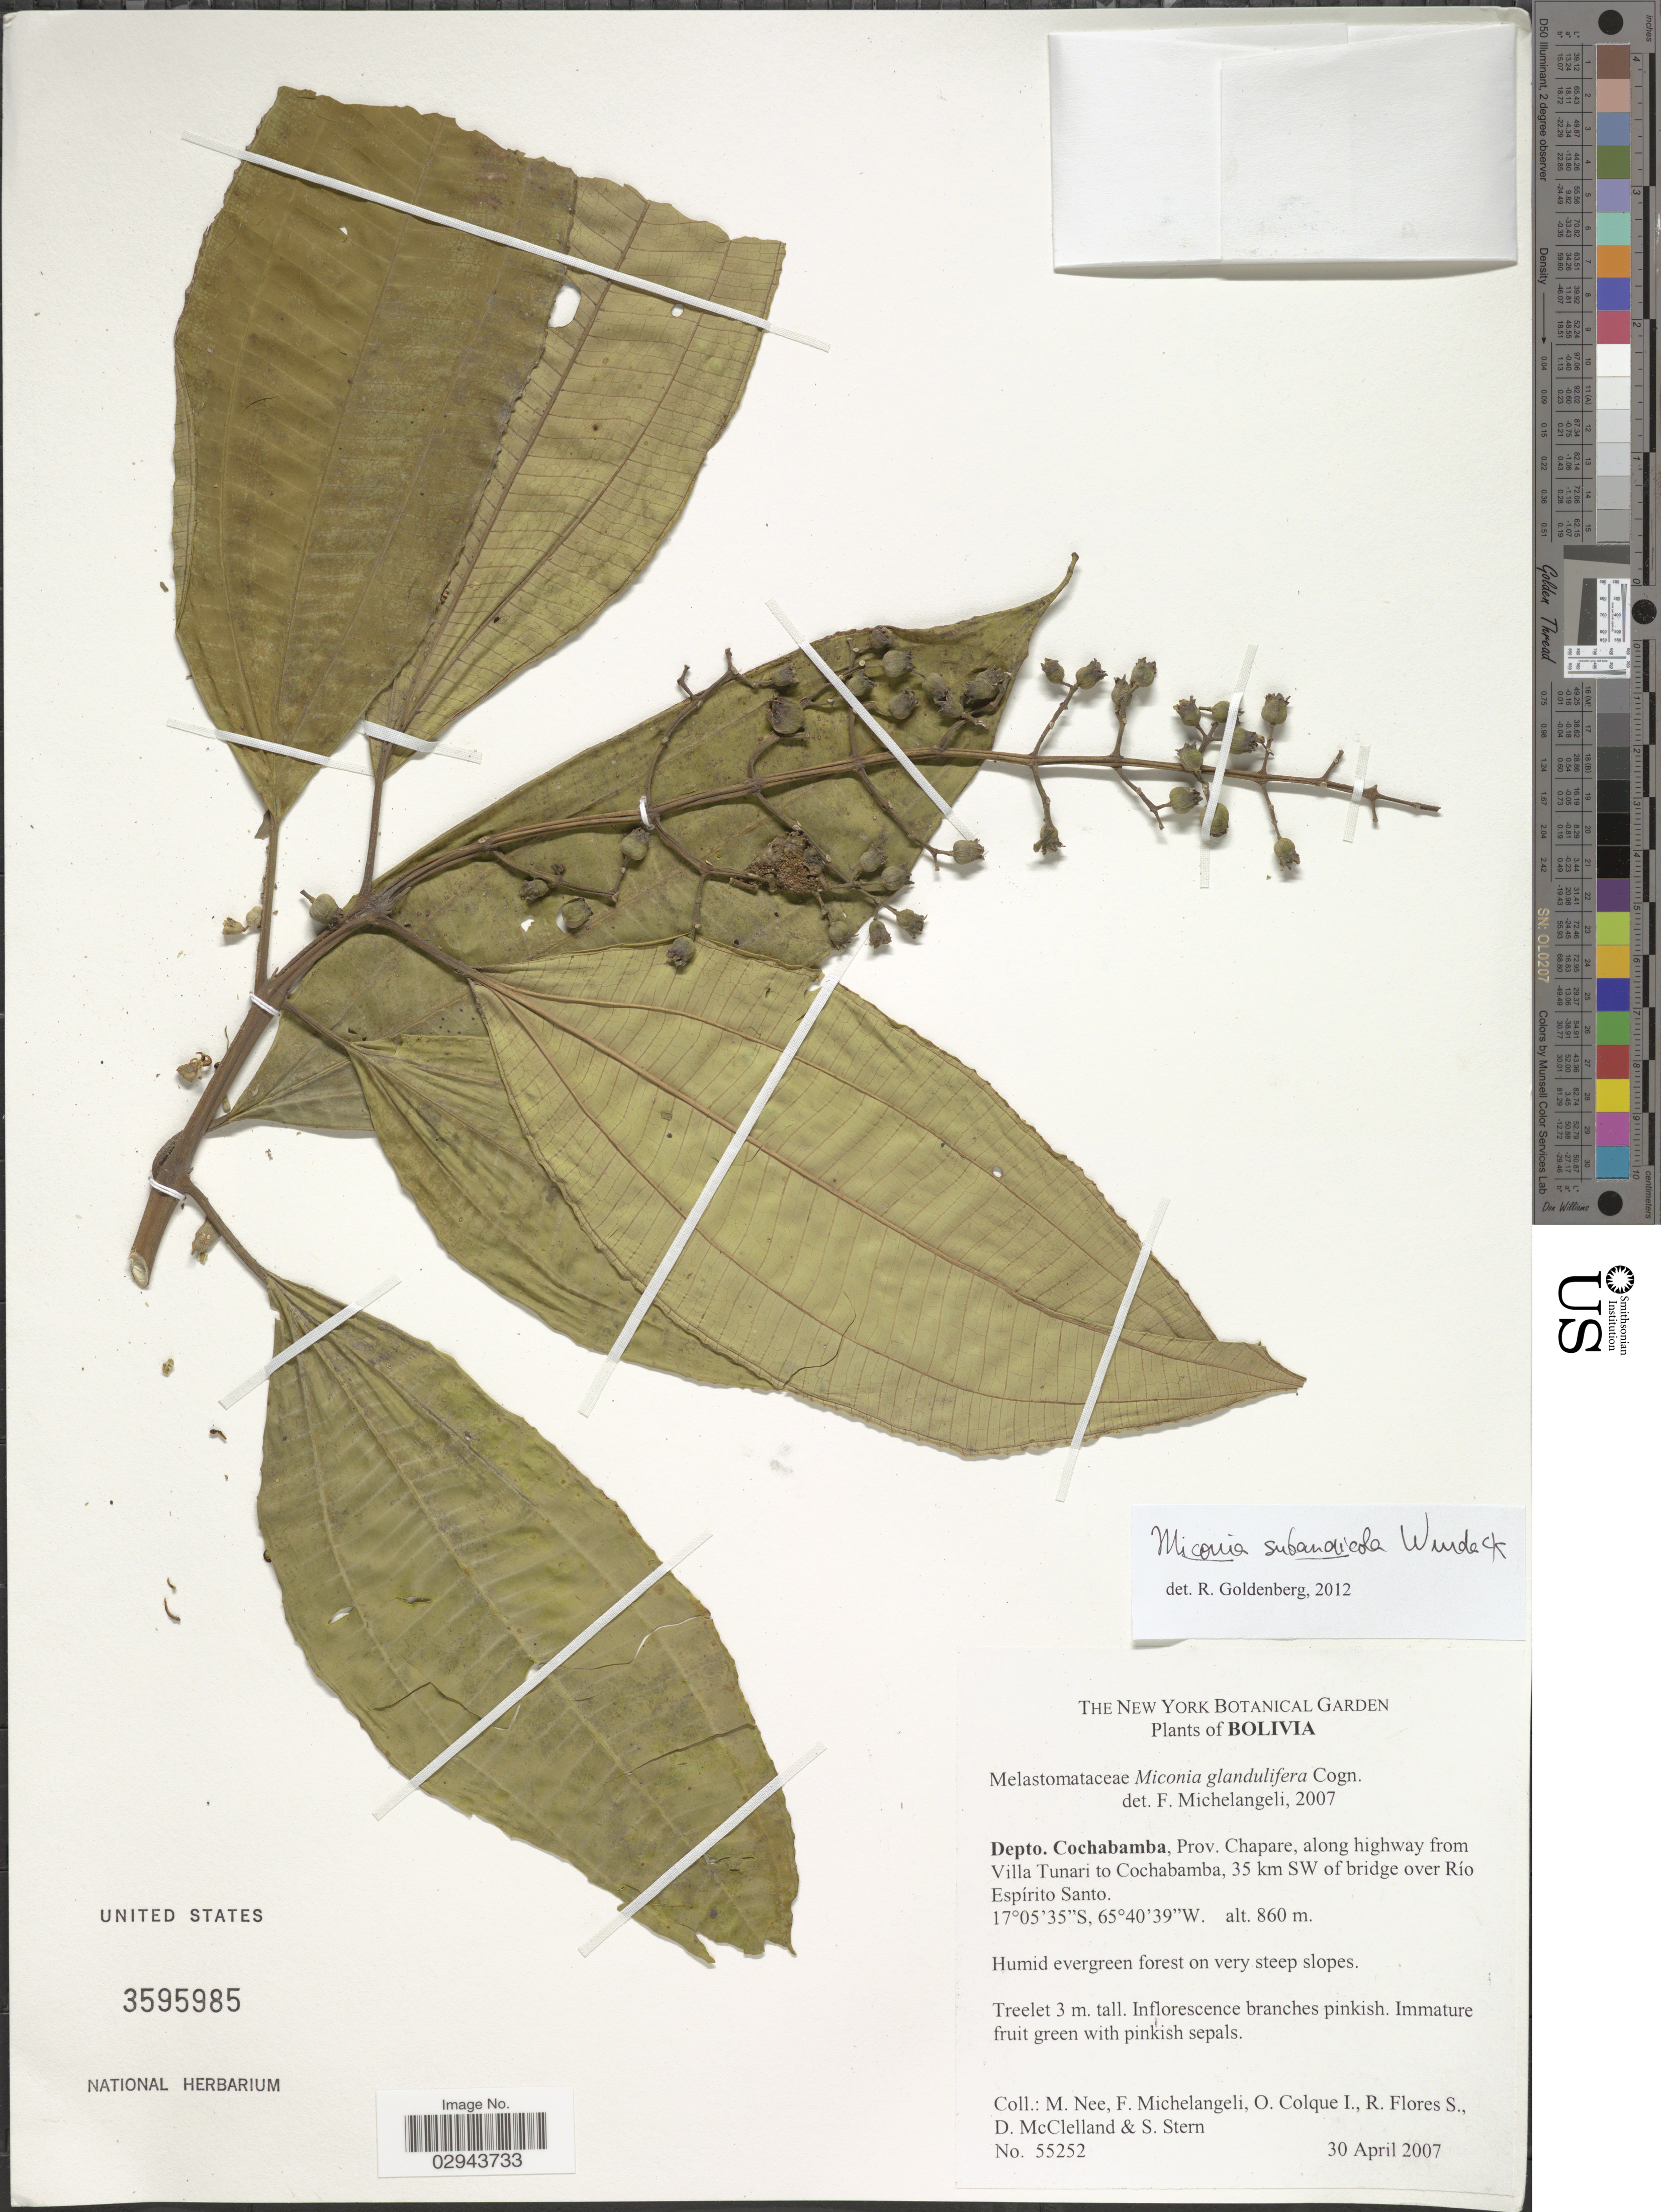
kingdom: Plantae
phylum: Tracheophyta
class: Magnoliopsida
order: Myrtales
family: Melastomataceae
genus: Miconia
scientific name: Miconia subandicola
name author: Wurdack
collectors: M. Nee, F. Michelangeli, O. Colque, R. Flores S. & et al.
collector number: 55252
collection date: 2007-04-30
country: Bolivia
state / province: Cochabamba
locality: Depto. Cochabamba, Prov. Chapare, along highway from Villa Tunari to Cochabamba, 35 km SW of bridge over Río Espírito Santo.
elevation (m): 860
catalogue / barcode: US 3595985